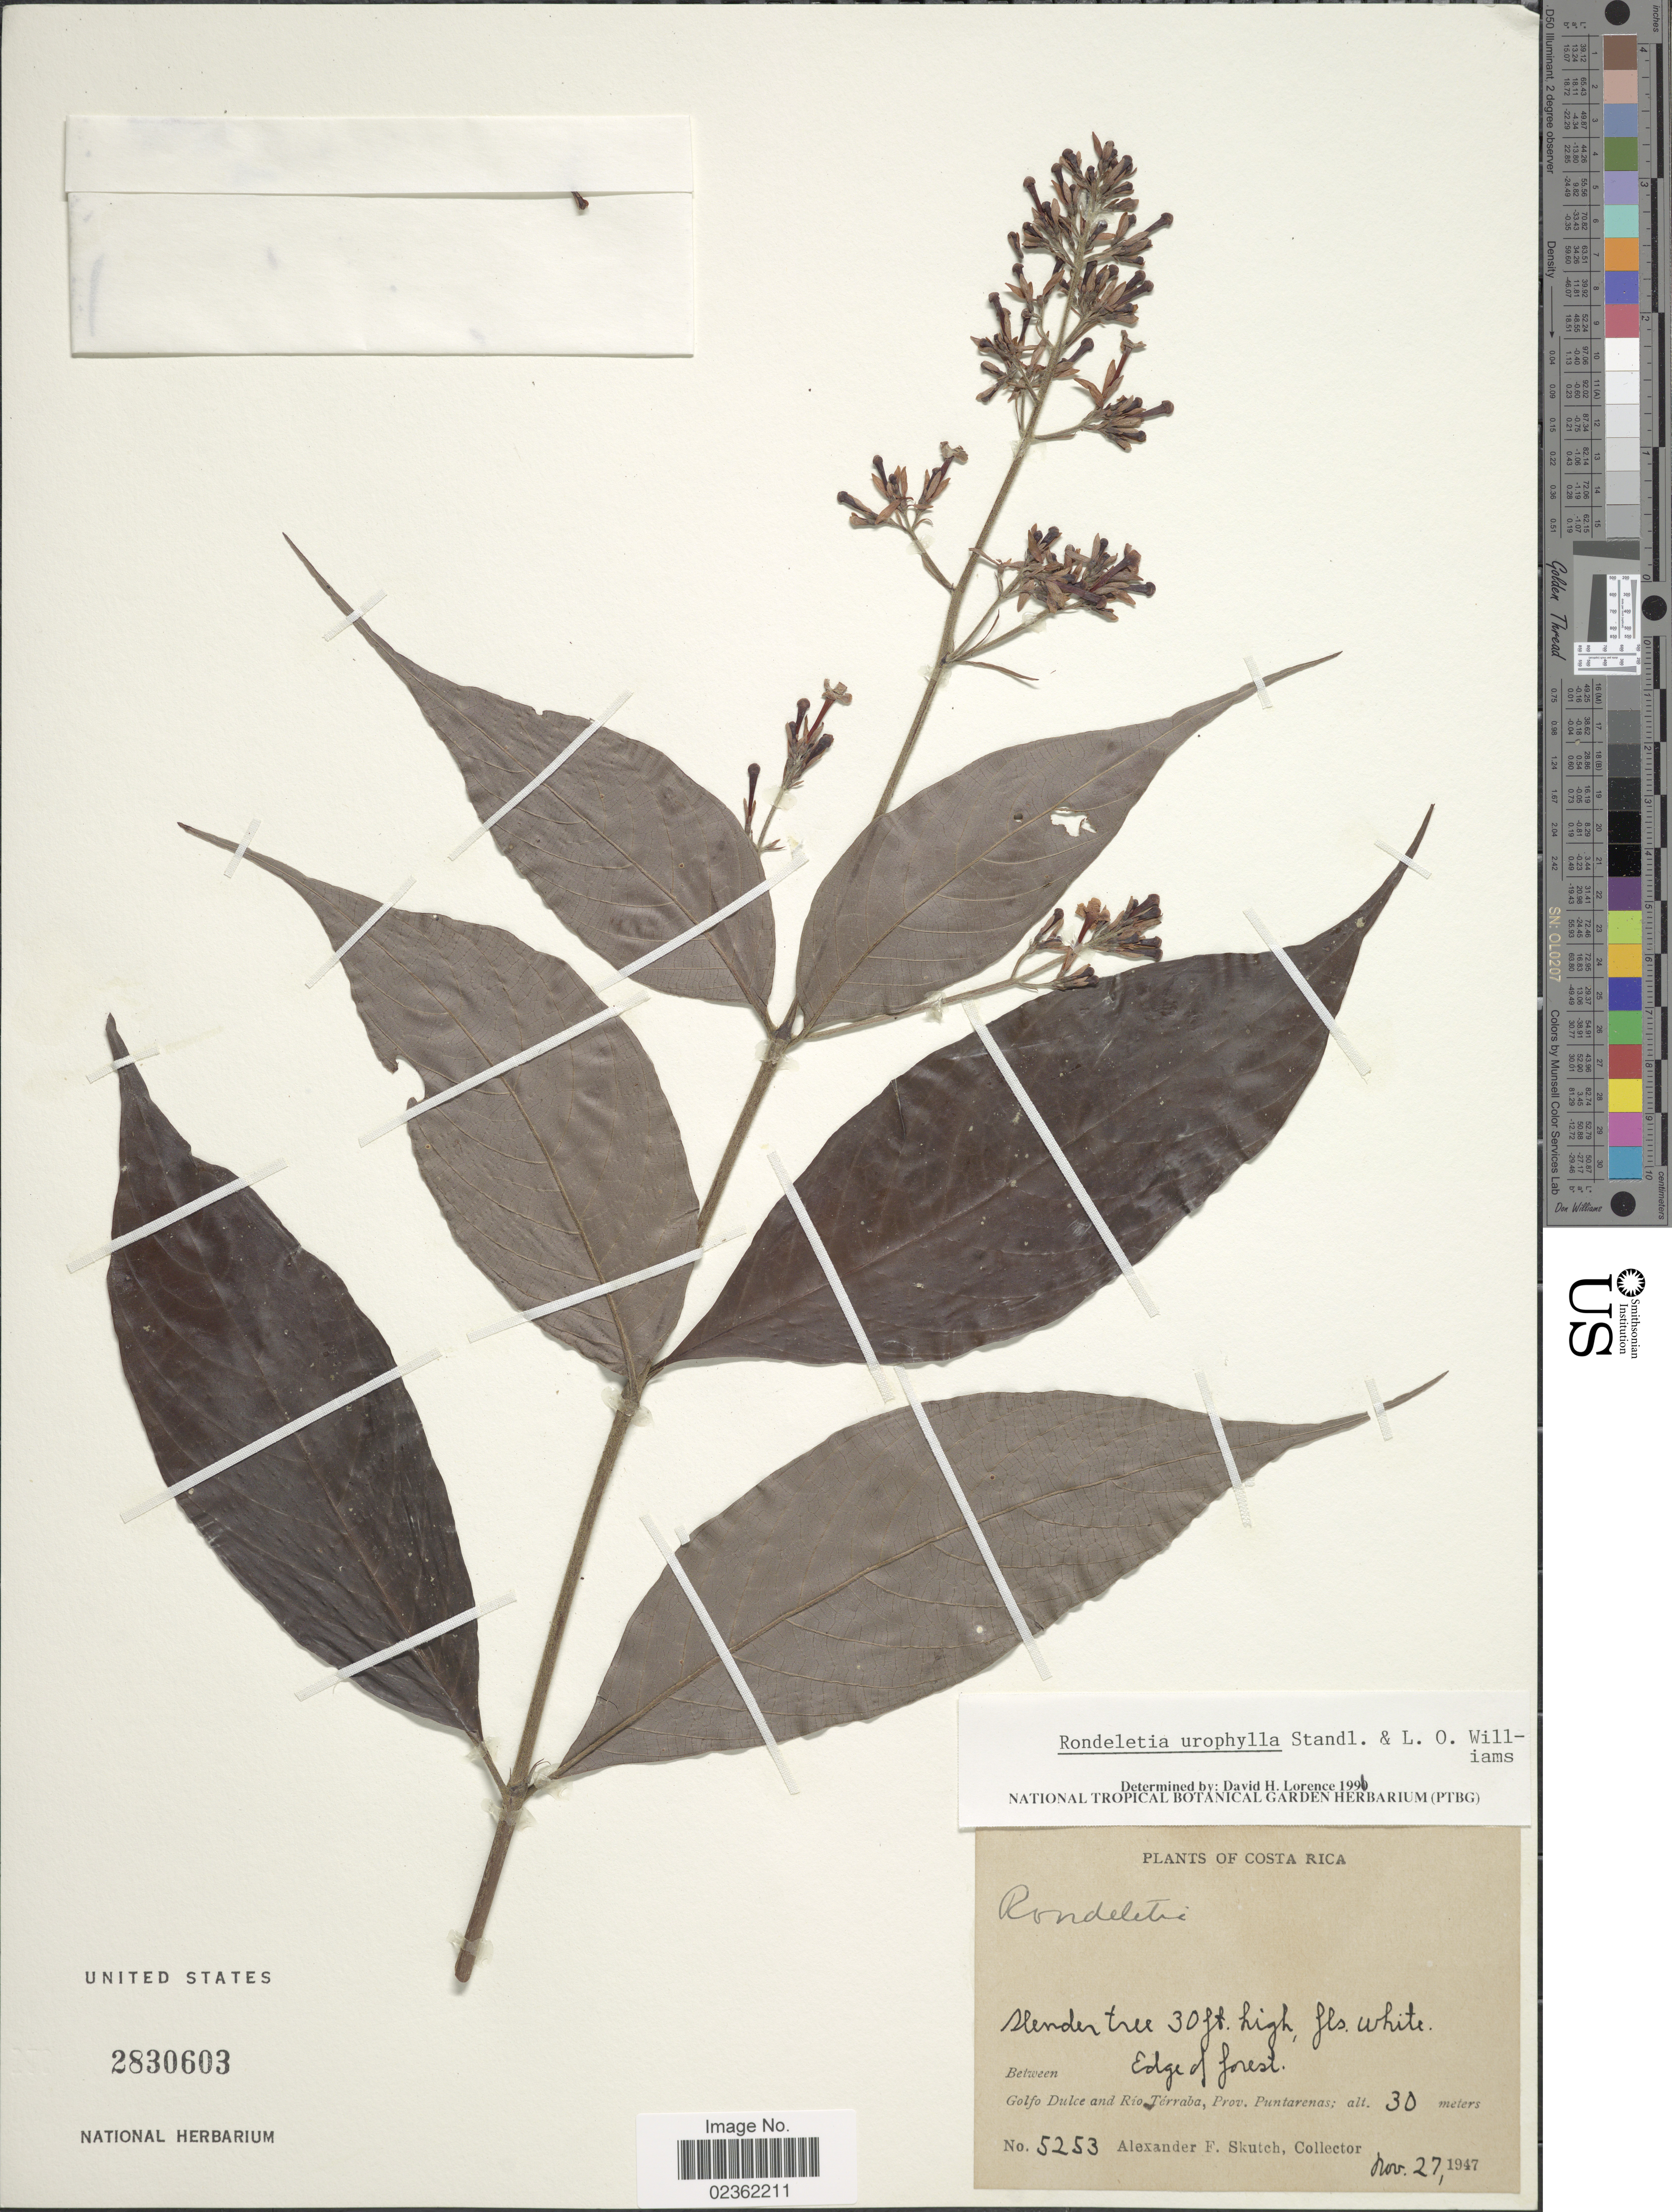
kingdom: Plantae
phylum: Tracheophyta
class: Magnoliopsida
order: Gentianales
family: Rubiaceae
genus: Rondeletia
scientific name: Rondeletia urophylla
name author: Standl. & L.O. Williams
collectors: A. F. Skutch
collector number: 5253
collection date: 1947-11-27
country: Costa Rica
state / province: Puntarenas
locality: Between edge of forest, Golf Dulce and Rio Terraba.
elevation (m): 30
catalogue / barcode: US 2830603